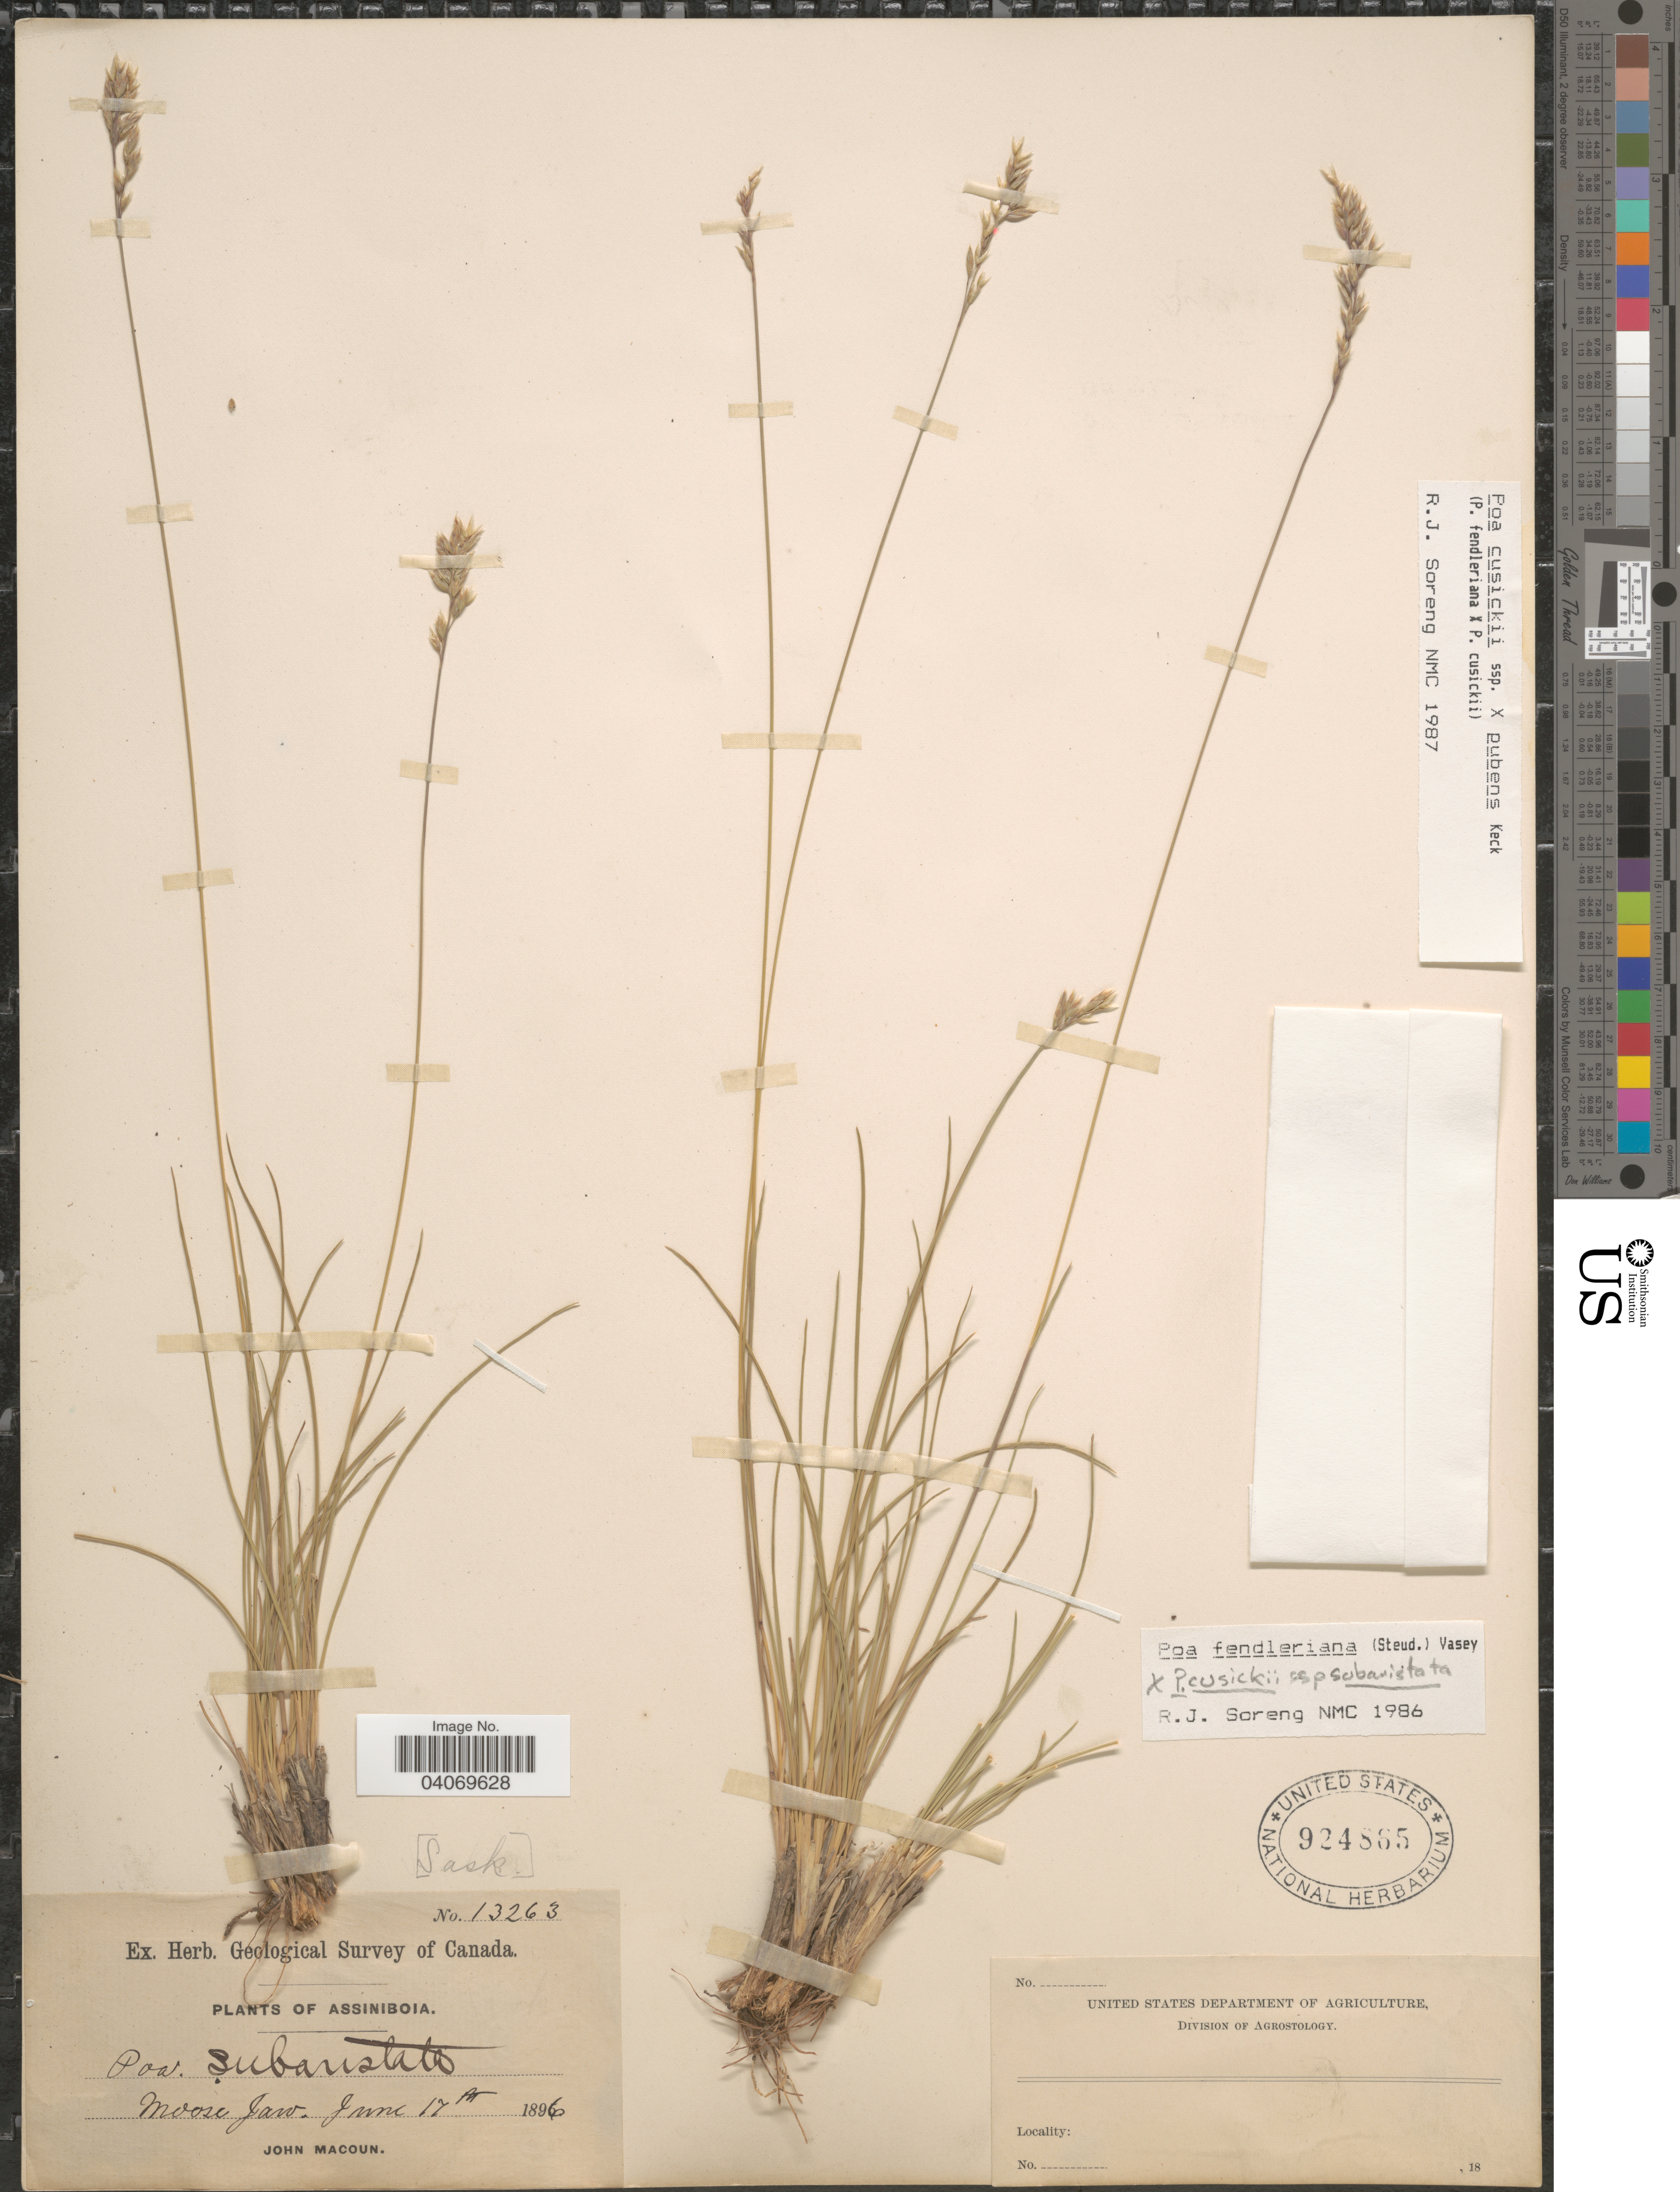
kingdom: Plantae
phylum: Tracheophyta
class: Liliopsida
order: Poales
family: Poaceae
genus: Poa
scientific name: Poa x nematophylla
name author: Rydb.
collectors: J. Macoun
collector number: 13263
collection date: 1896-06-17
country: Canada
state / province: Saskatchewan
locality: Herb. Geological Survey of Canada. Assiniboia. Moose Jaw.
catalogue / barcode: US 924865